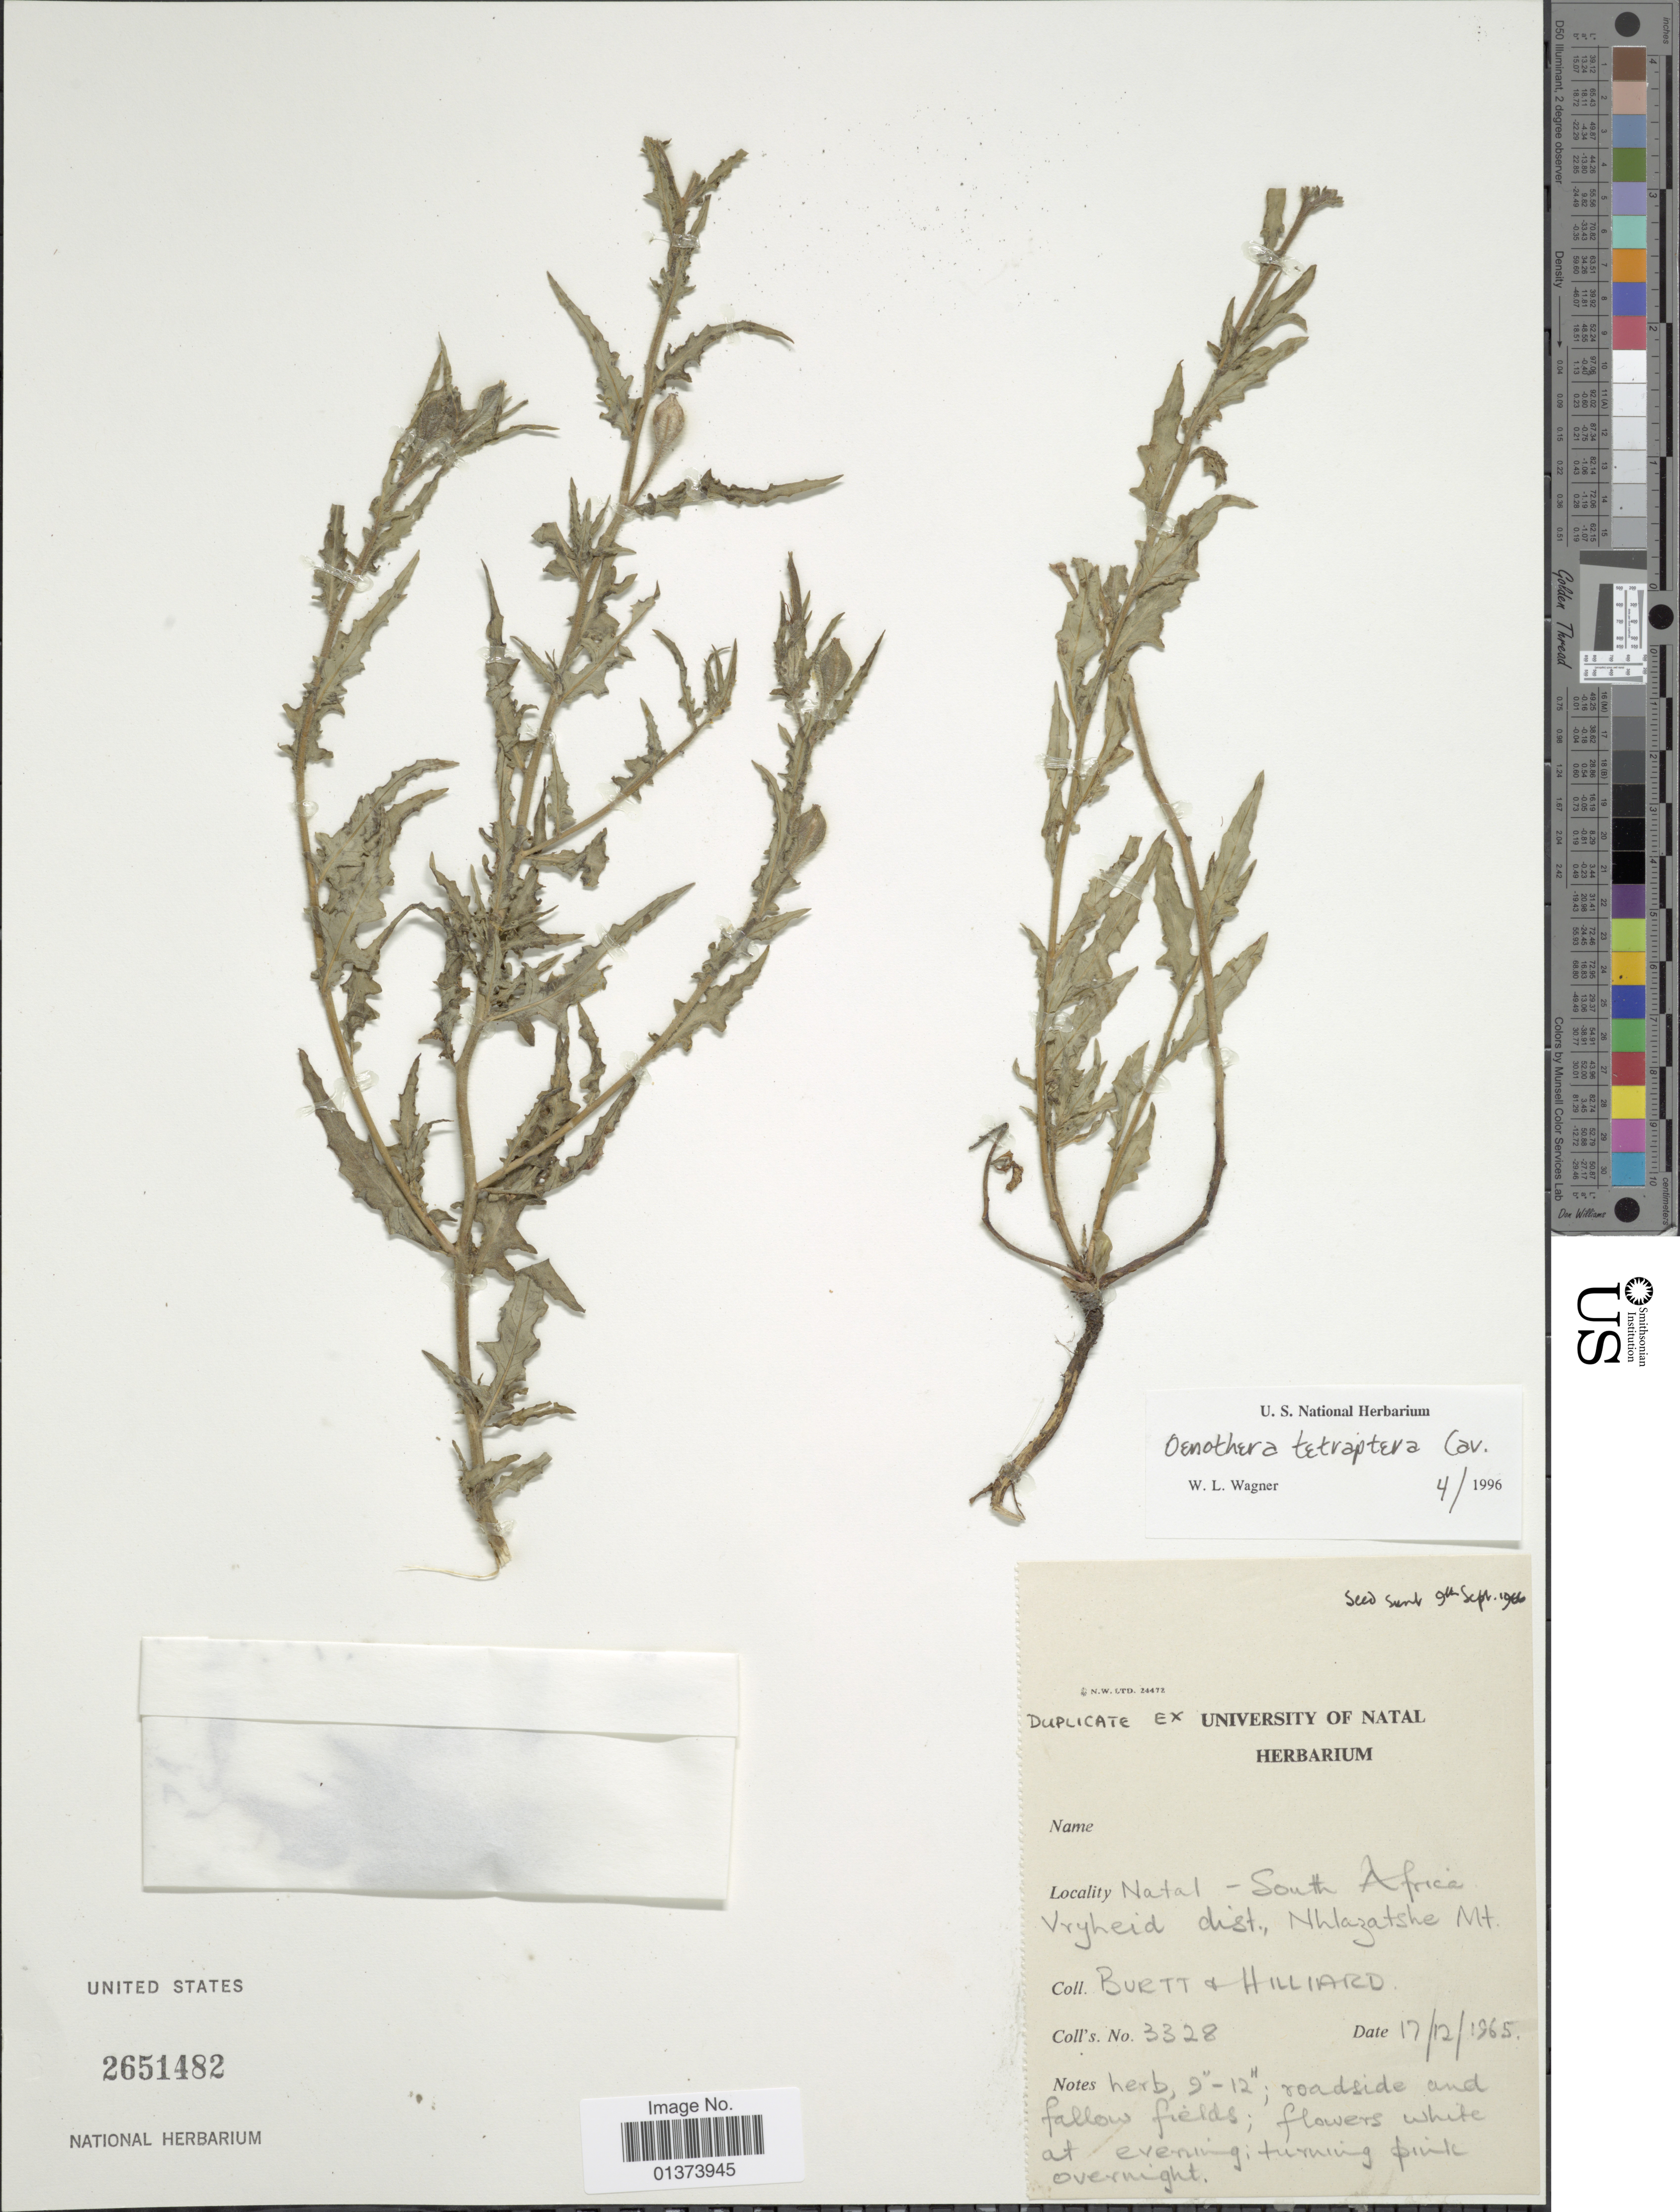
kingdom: Plantae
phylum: Tracheophyta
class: Magnoliopsida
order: Myrtales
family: Onagraceae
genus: Oenothera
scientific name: Oenothera tetraptera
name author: Cav.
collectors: -. Burtt & Hilliard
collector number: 3328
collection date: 1965-12-17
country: South Africa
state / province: KwaZulu-Natal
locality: Vryheid dist., Nhlazatshe Mt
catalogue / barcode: US 2651482